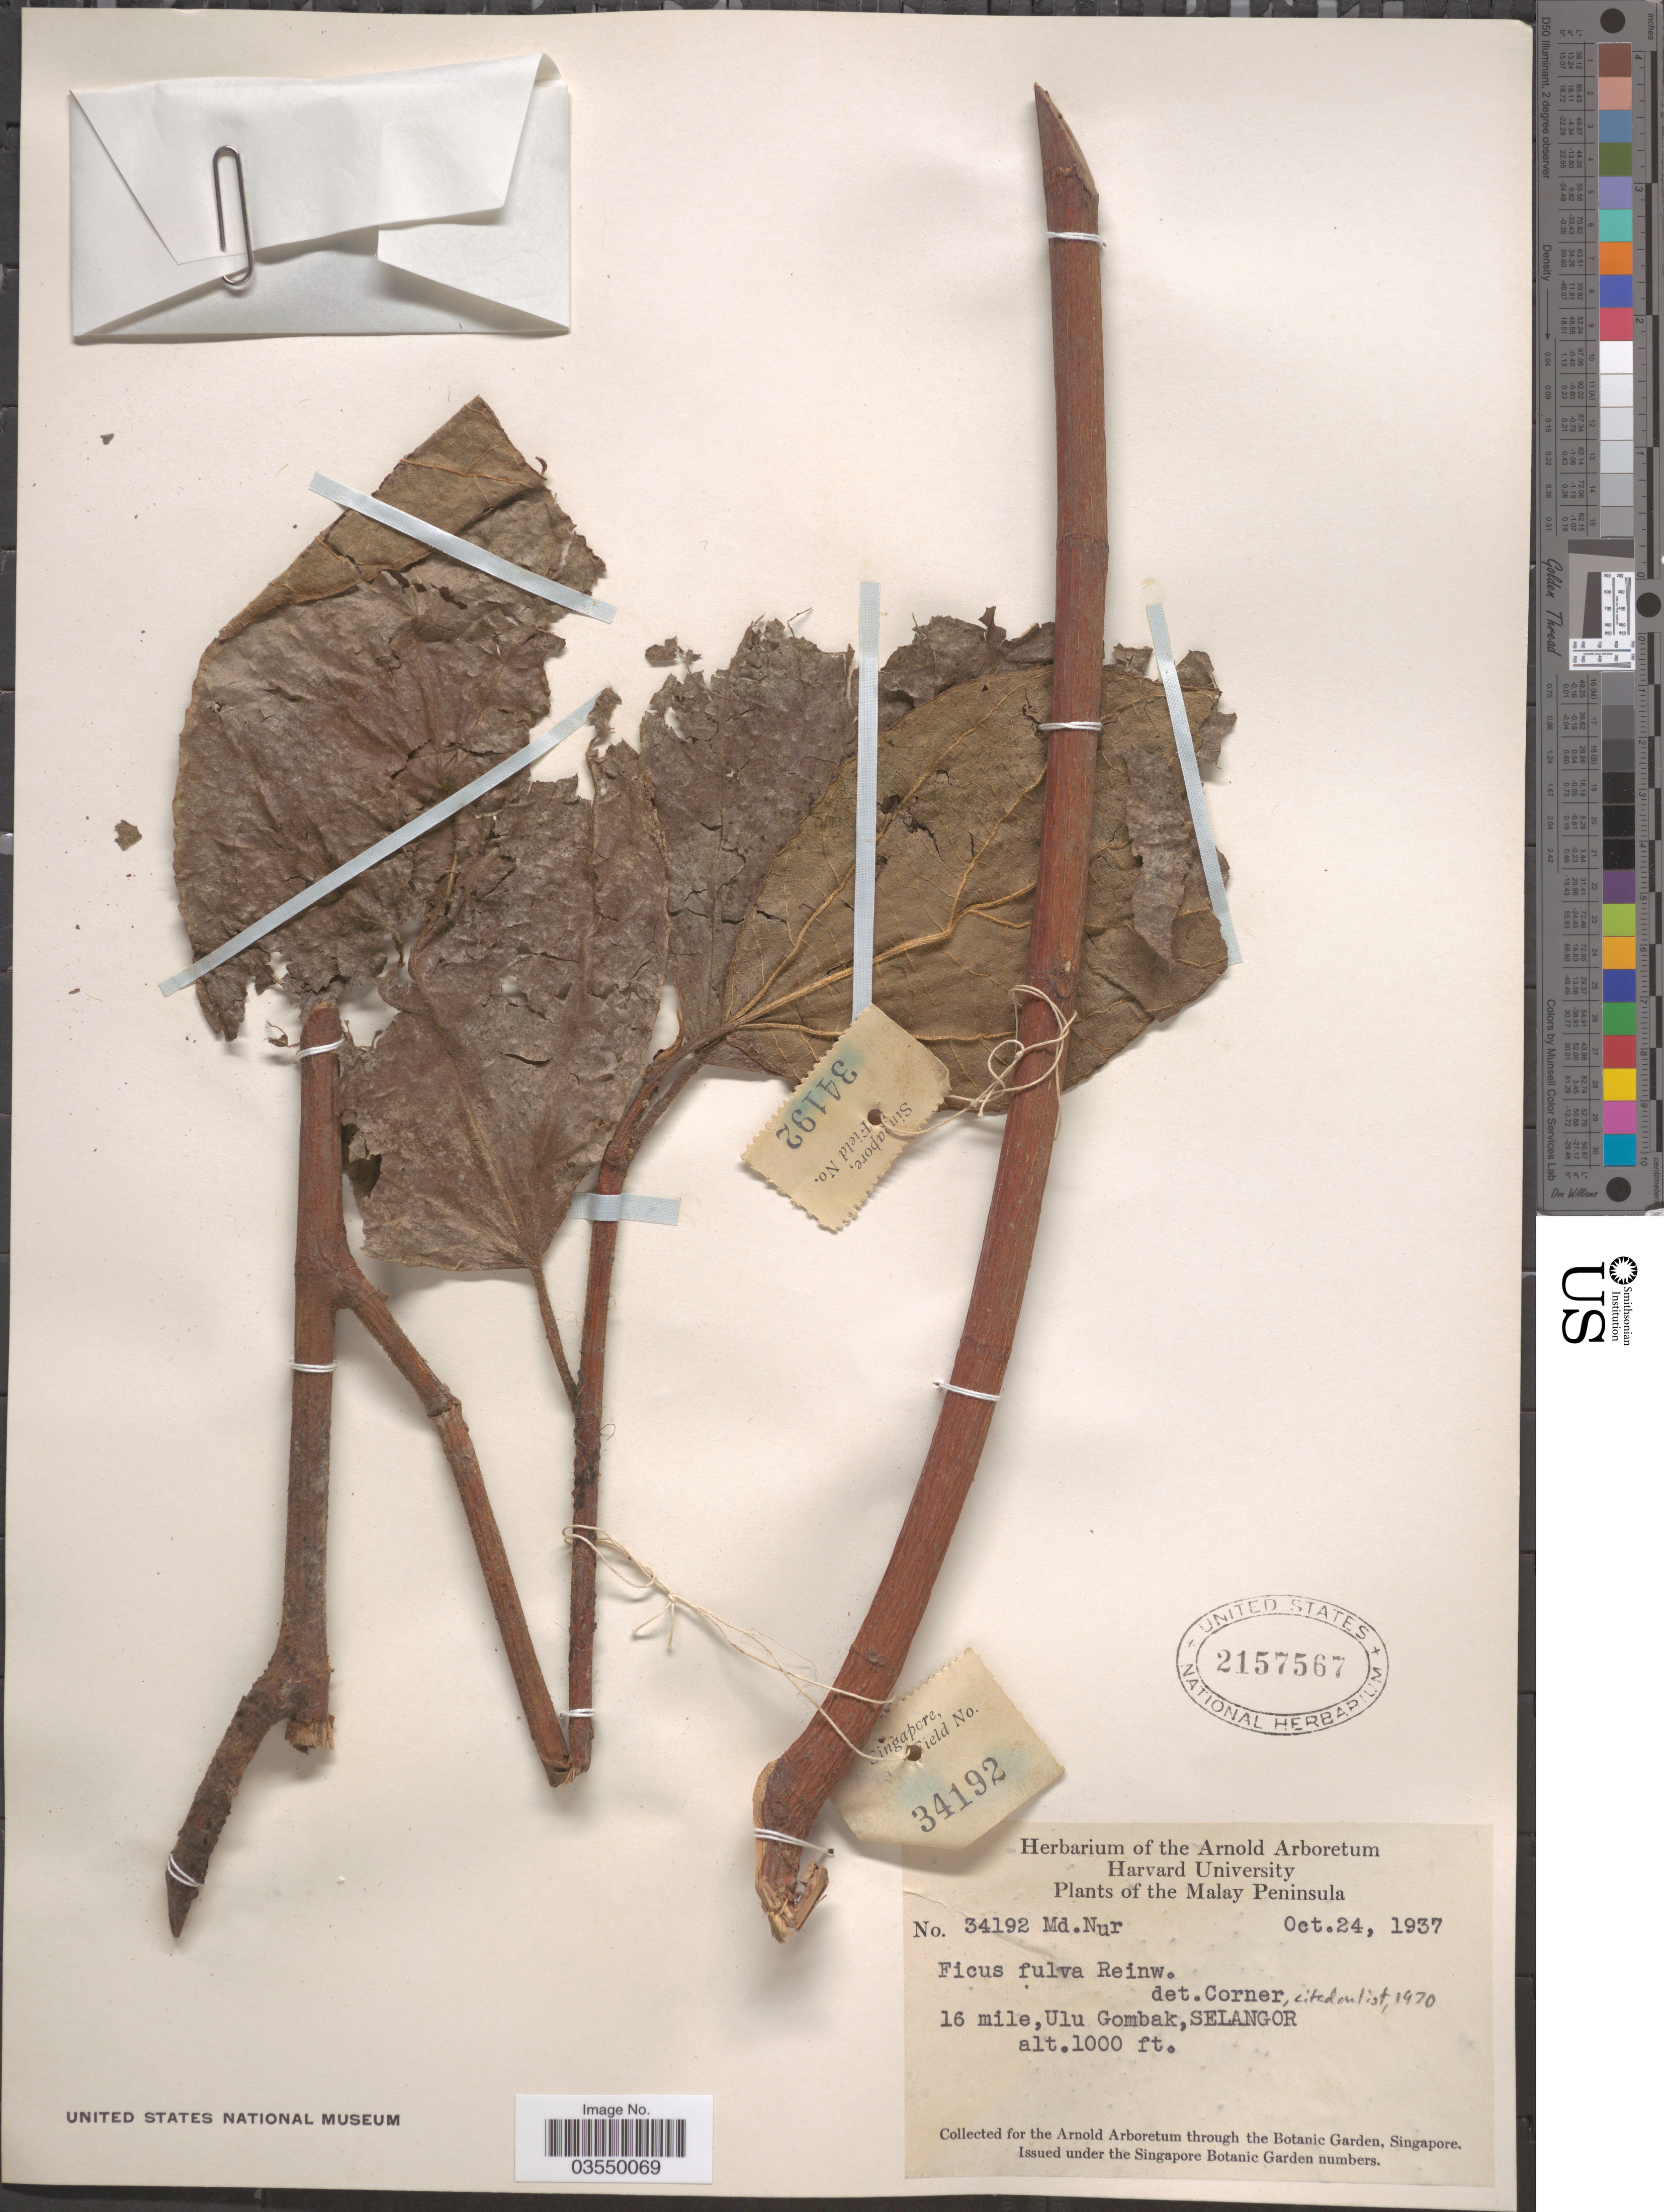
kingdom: Plantae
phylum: Tracheophyta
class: Magnoliopsida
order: Rosales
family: Moraceae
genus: Ficus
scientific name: Ficus fulva Elmer, nom illeg.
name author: Elmer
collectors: M. Nur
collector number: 34192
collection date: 1937-10-24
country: Malaysia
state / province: Selangor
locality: Malay Peninsula. 16 mile, Ulu Gombak.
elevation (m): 305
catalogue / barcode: US 2157567